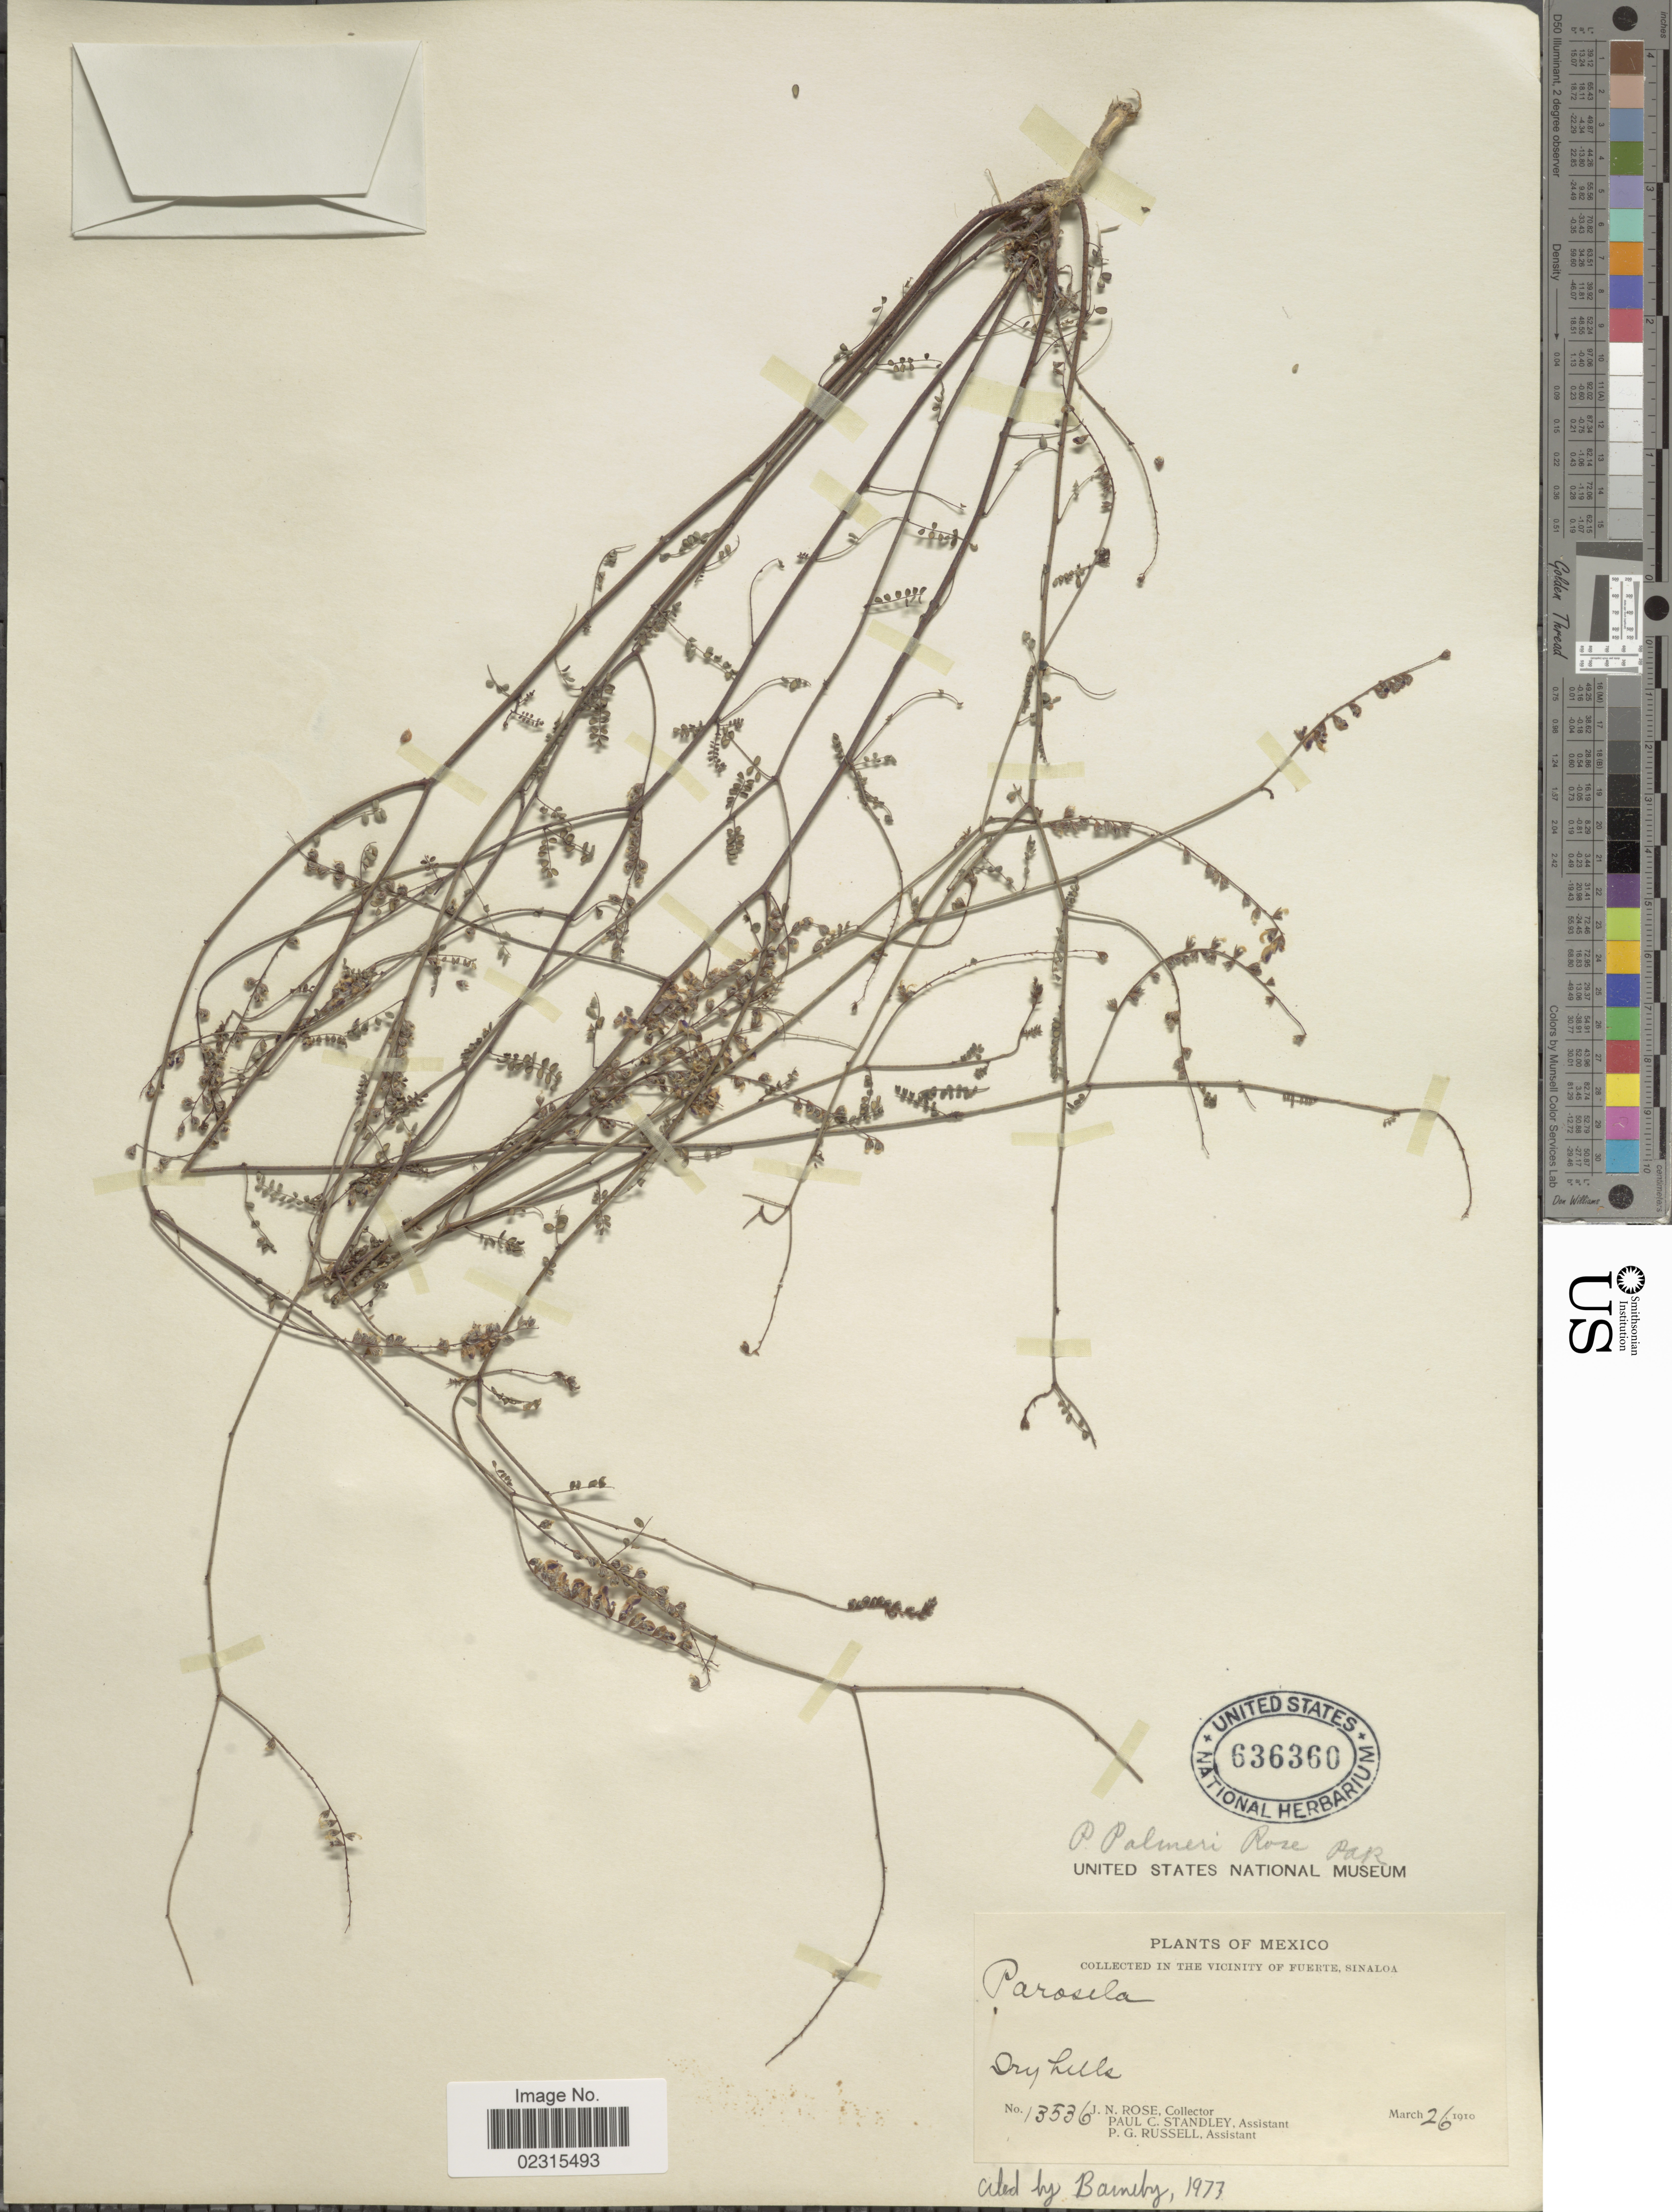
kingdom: Plantae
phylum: Tracheophyta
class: Magnoliopsida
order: Fabales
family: Fabaceae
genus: Marina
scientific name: Marina palmeri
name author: (Rose) Barneby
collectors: J. N. Rose, P. C. Standley & P. G. Russell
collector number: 13536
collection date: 1910-03-26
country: Mexico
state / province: Sinaloa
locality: The vicinity of Fuerte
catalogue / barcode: US 636360